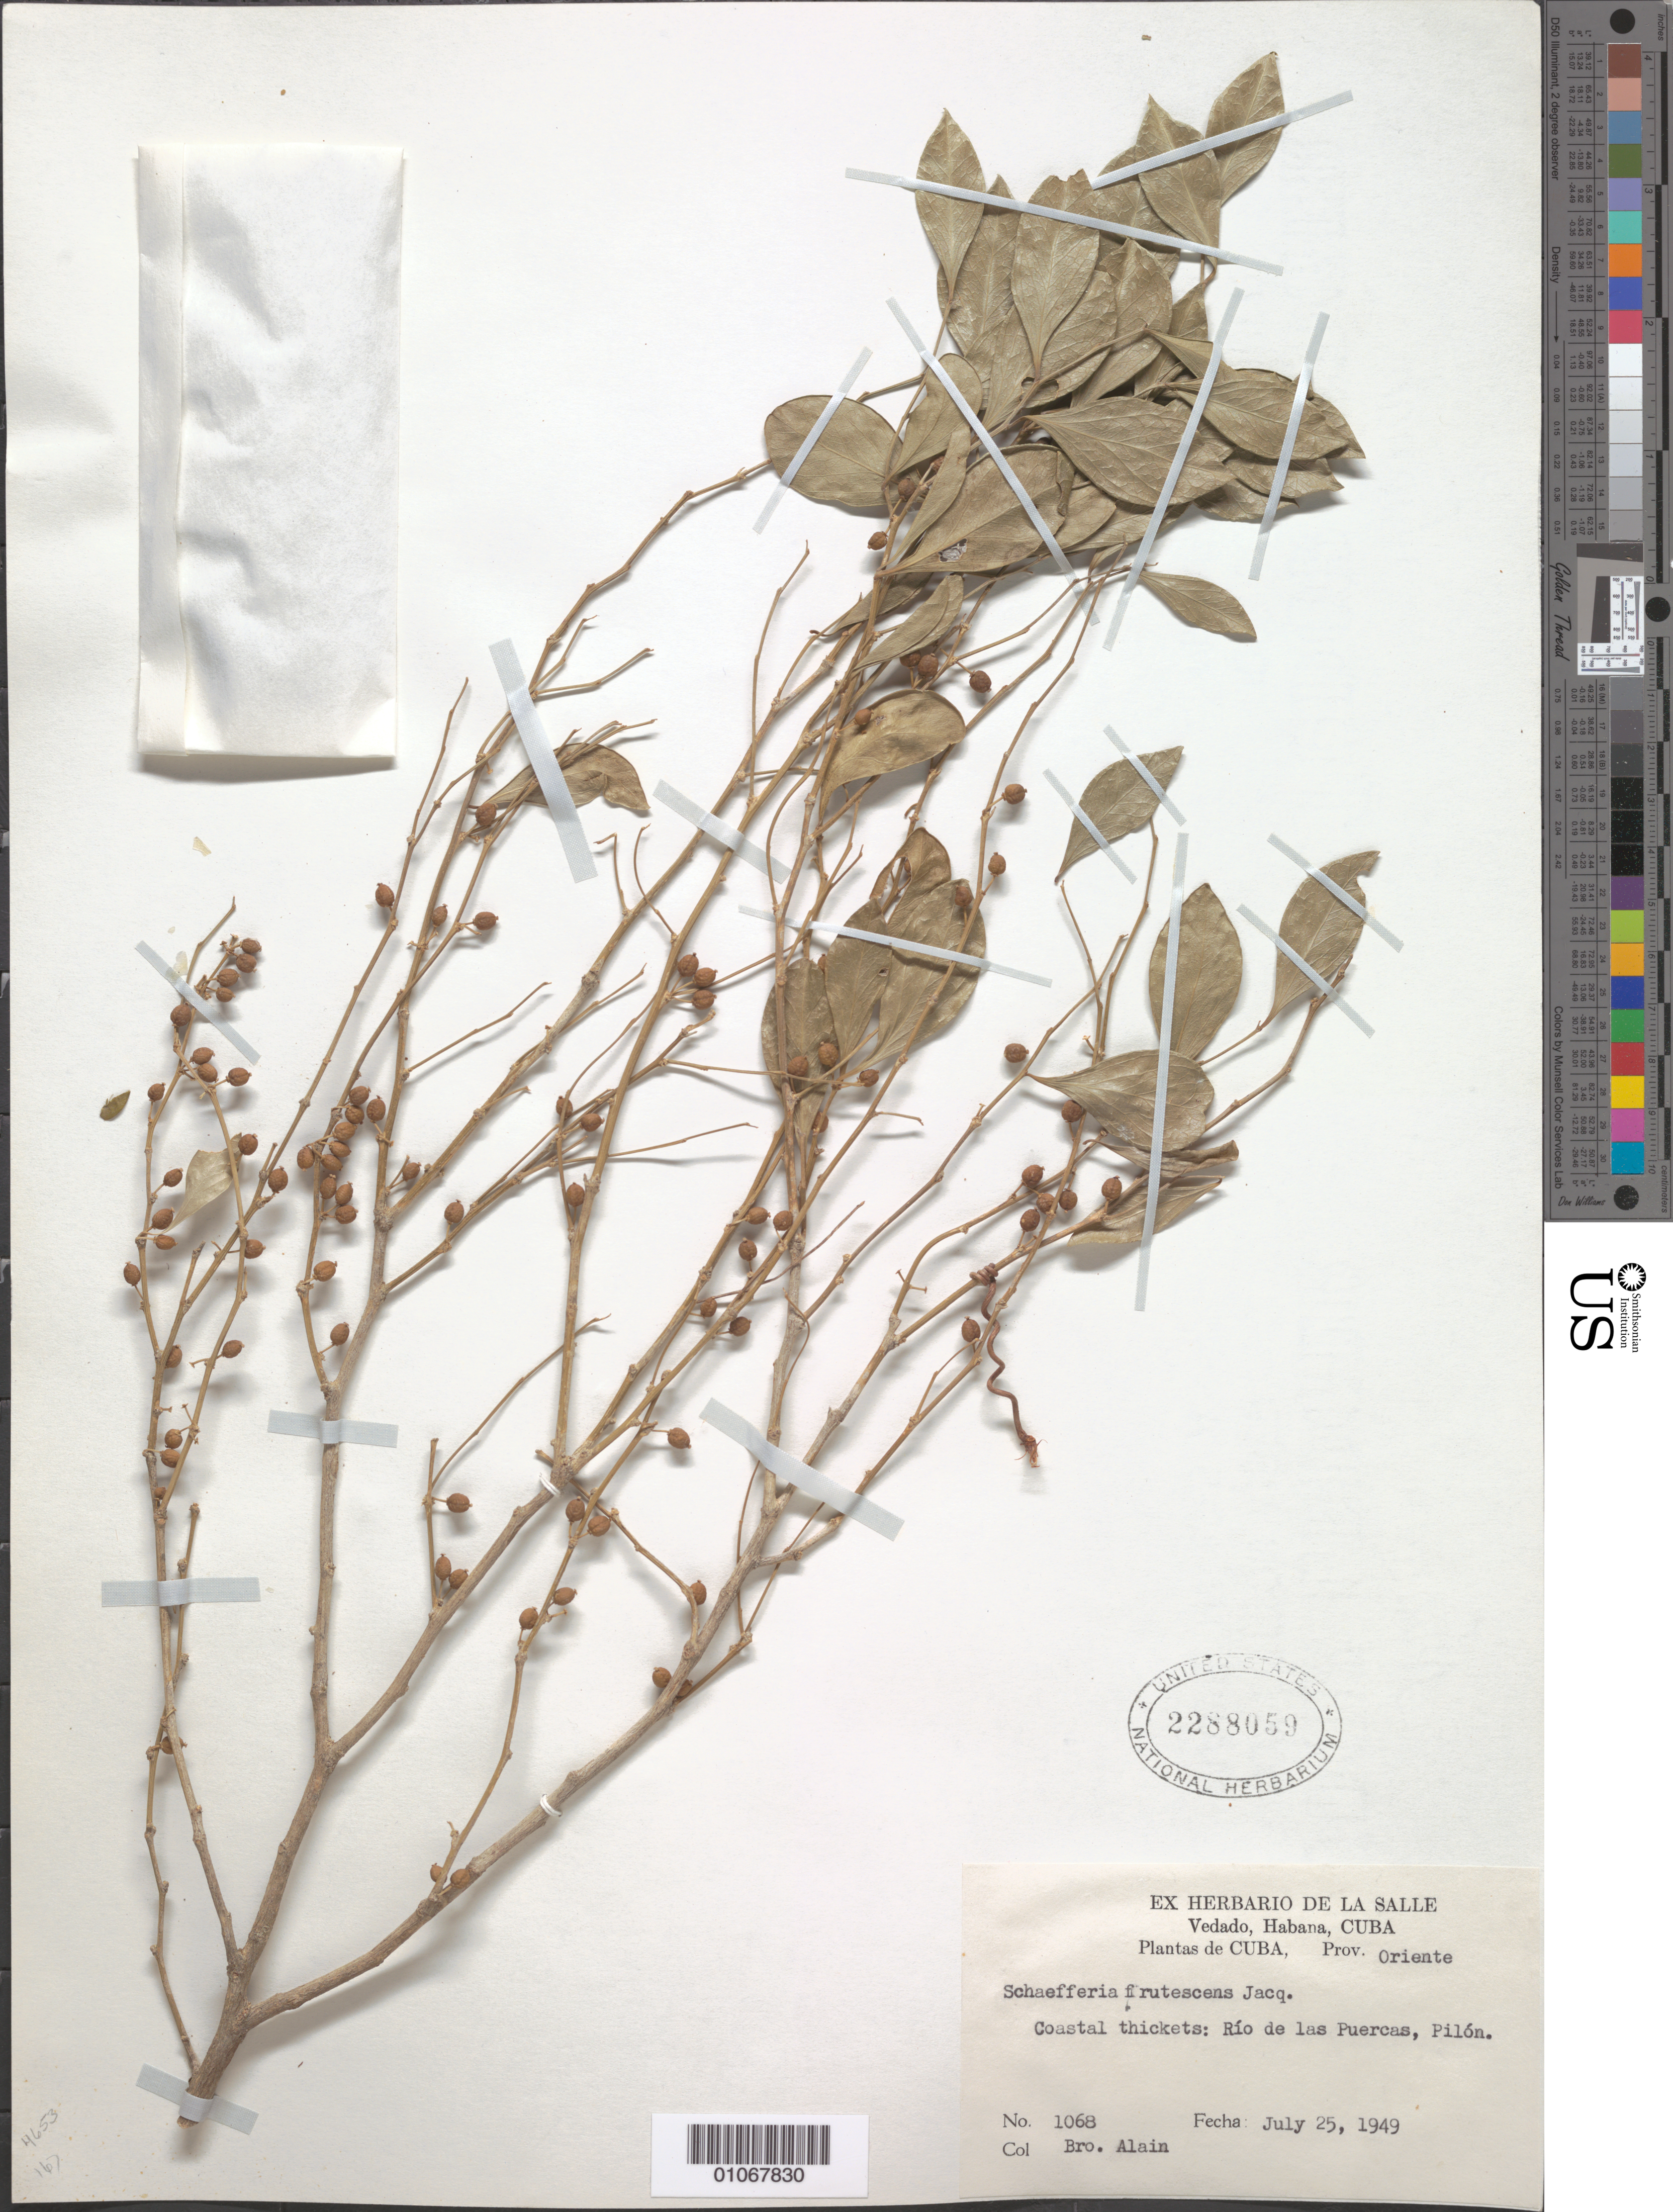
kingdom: Plantae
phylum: Tracheophyta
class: Magnoliopsida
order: Celastrales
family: Celastraceae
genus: Schaefferia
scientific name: Schaefferia frutescens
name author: Jacq.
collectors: A. H. Liogier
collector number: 1068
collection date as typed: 25 Jul 1949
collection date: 1949-07-25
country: Cuba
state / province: Oriente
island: Cuba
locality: Coastal thickets: Rio de las Puercas, Pilon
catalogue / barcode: US 2288059